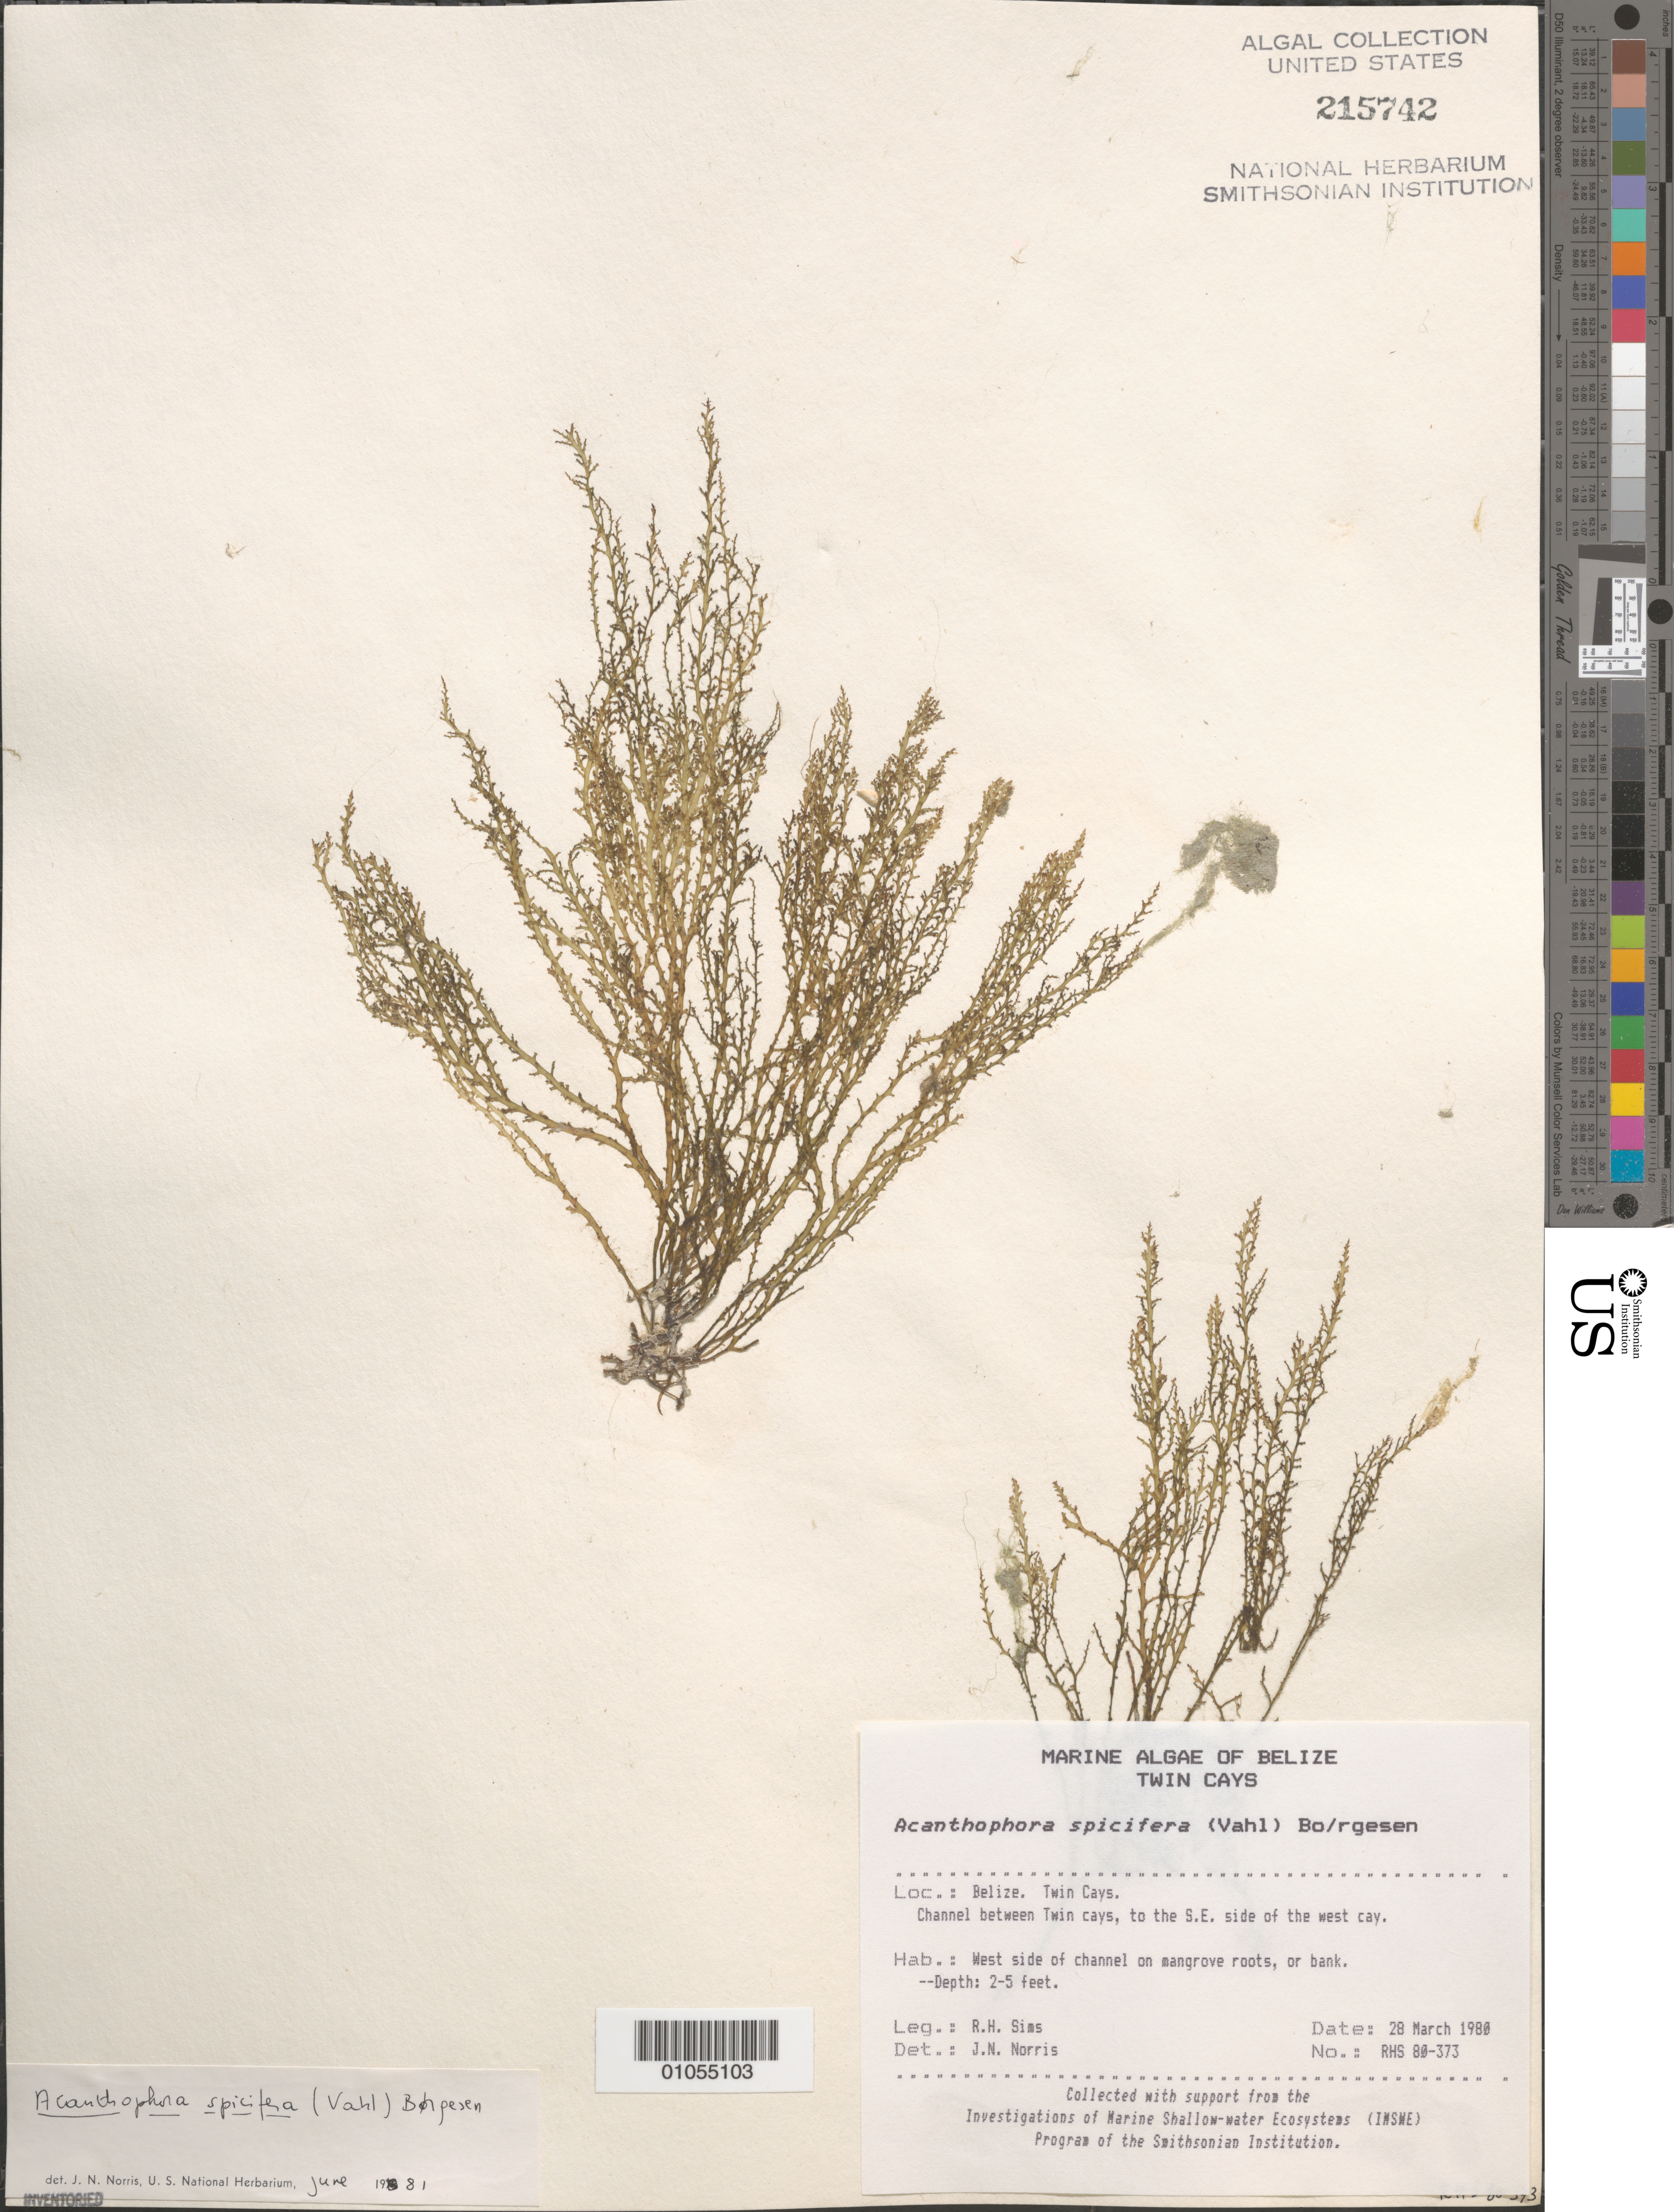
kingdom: Plantae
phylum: Rhodophyta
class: Florideophyceae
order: Ceramiales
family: Rhodomelaceae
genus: Acanthophora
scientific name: Acanthophora spicifera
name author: (Vahl) Børgesen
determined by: Norris, James N.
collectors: R. H. Sims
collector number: RHS 80-373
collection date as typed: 28 Mar 1980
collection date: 1980-03-28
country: Belize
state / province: Stann Creek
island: West Cay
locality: Channel between Twin Cays, to southeast side of West Cay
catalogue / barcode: US 215742